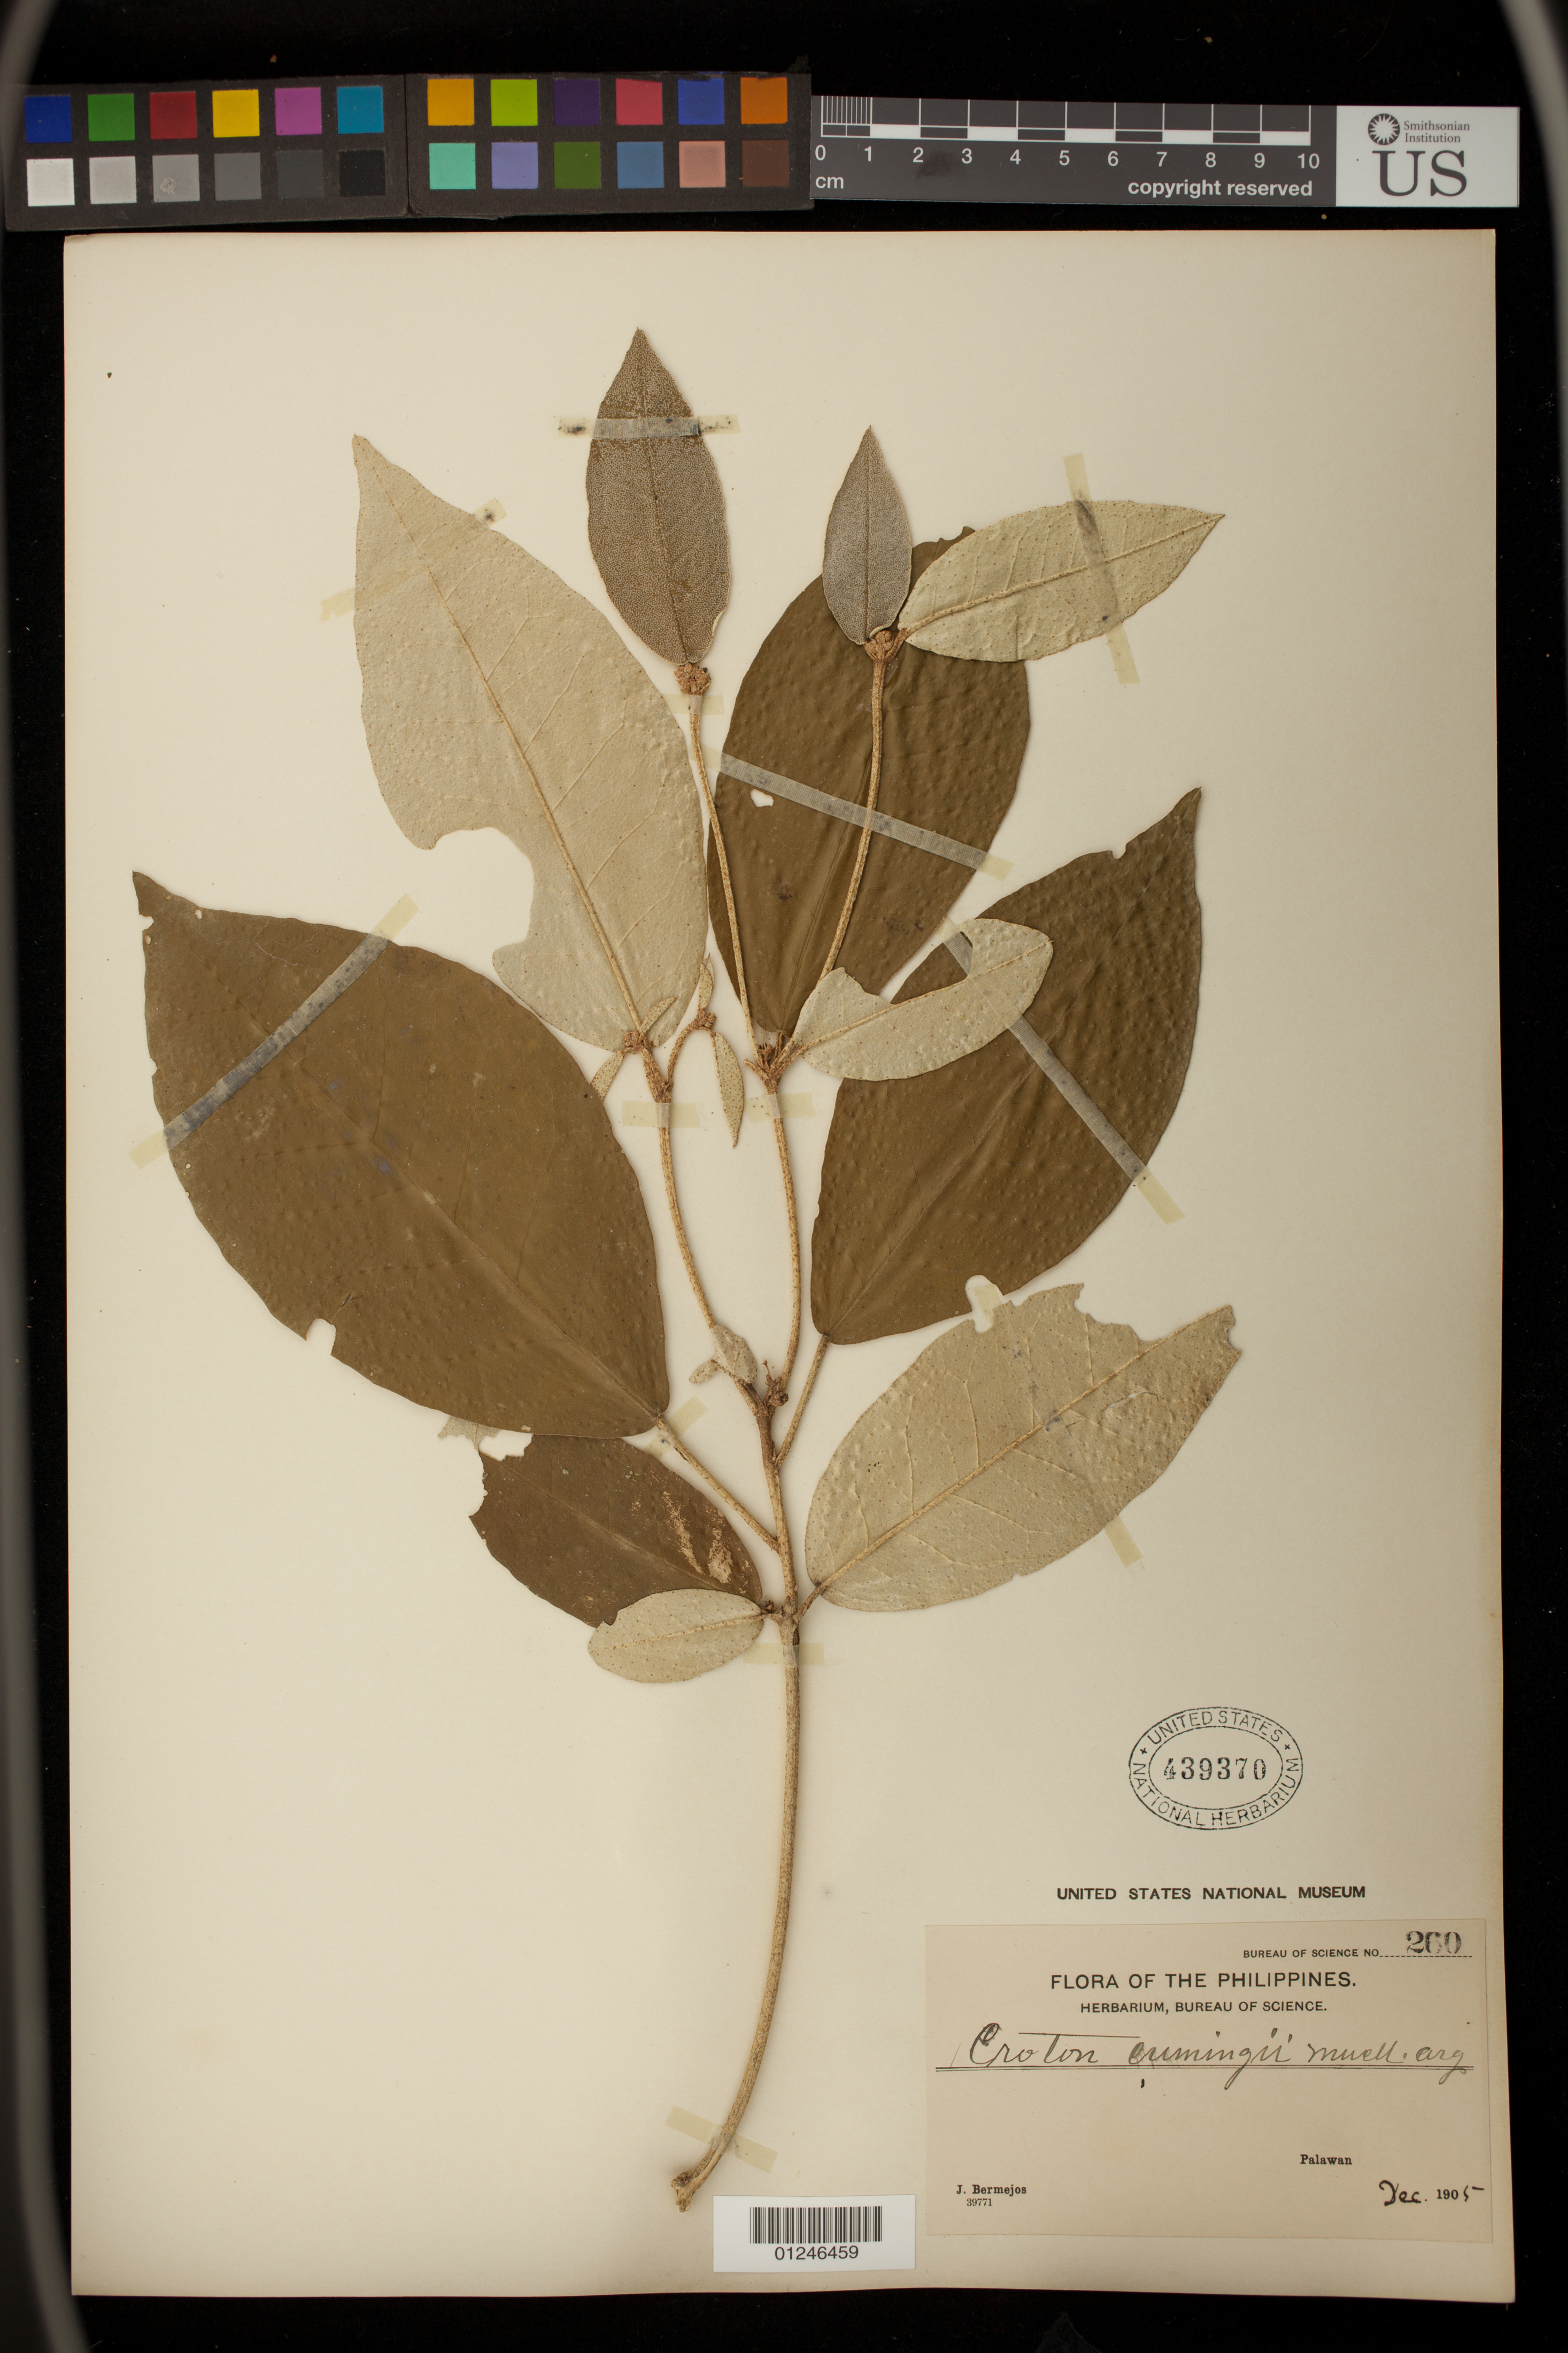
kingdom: Plantae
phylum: Tracheophyta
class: Magnoliopsida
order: Malpighiales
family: Euphorbiaceae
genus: Croton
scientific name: Croton cascarilloides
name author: Raeusch.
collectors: J. Bermejos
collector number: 260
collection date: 1905-12-01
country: Philippines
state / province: Mimaropa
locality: Palawan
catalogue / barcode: US 439370